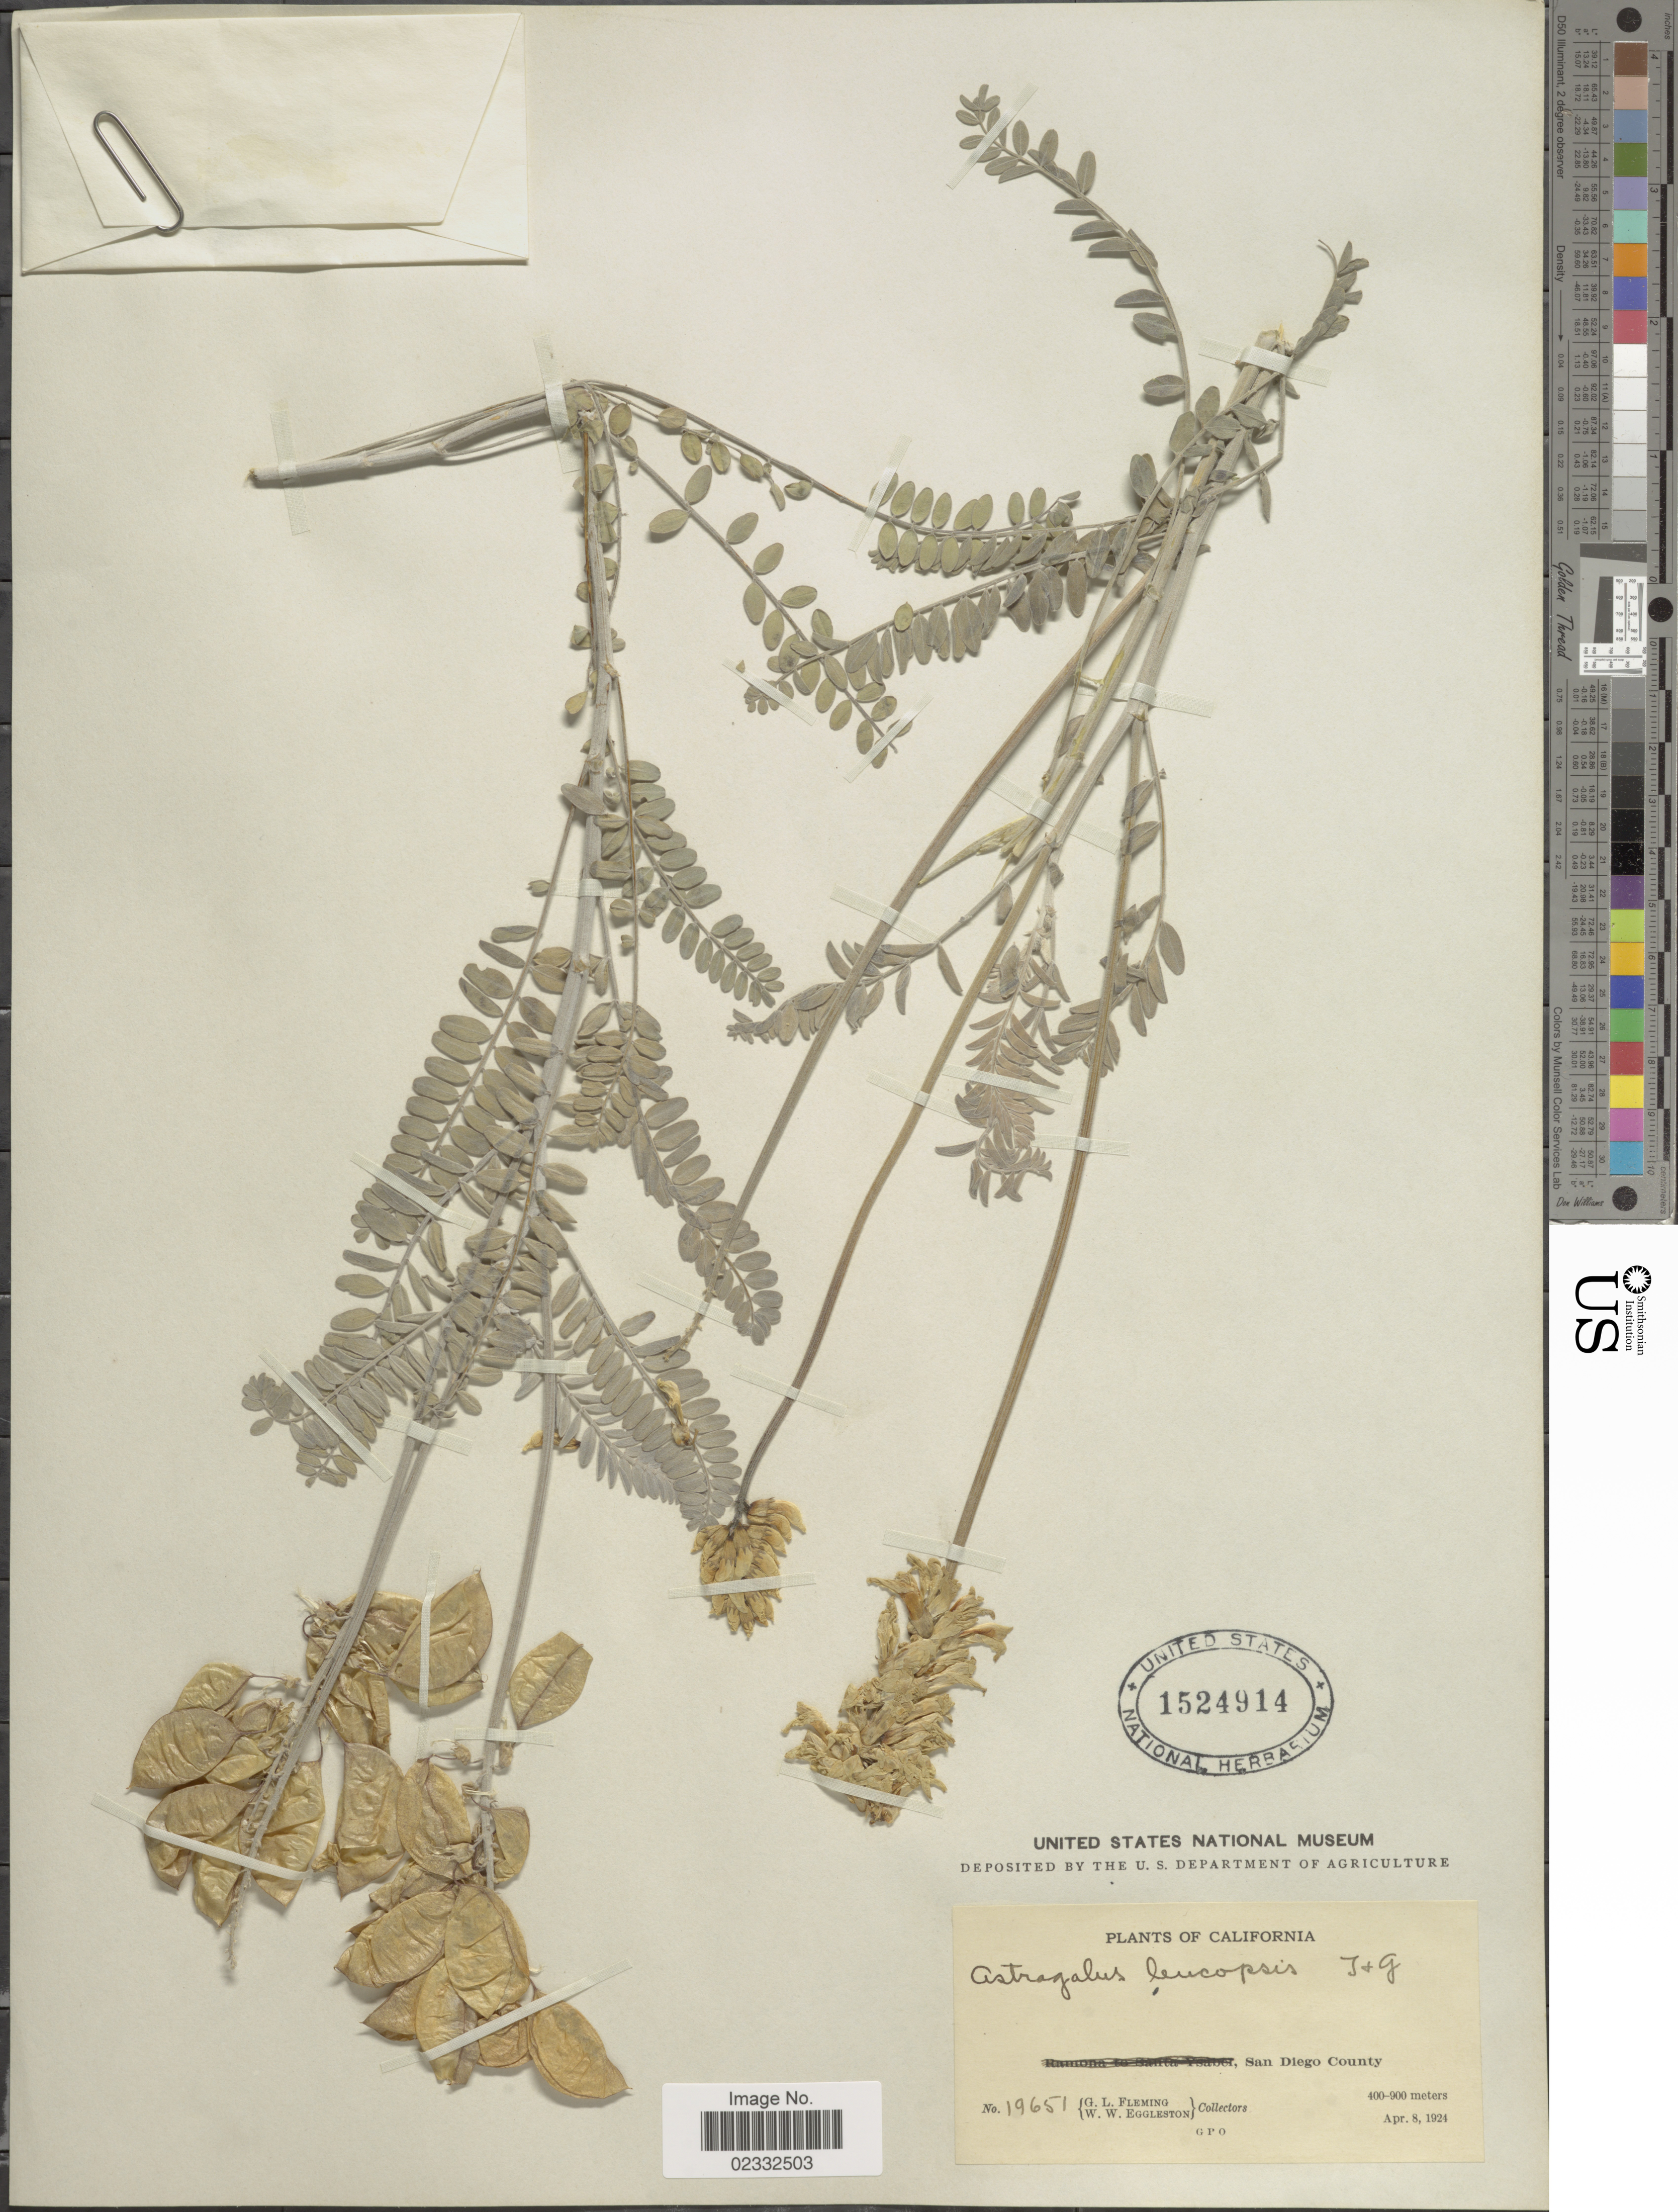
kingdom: Plantae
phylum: Tracheophyta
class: Magnoliopsida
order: Fabales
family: Fabaceae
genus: Astragalus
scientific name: Astragalus leucopsis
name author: (Torr.) Torr.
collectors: G. Fleming & W. W. Eggleston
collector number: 19651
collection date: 1924-04-08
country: United States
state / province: California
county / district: San Diego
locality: San Diego County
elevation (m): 400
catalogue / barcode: US 1524914